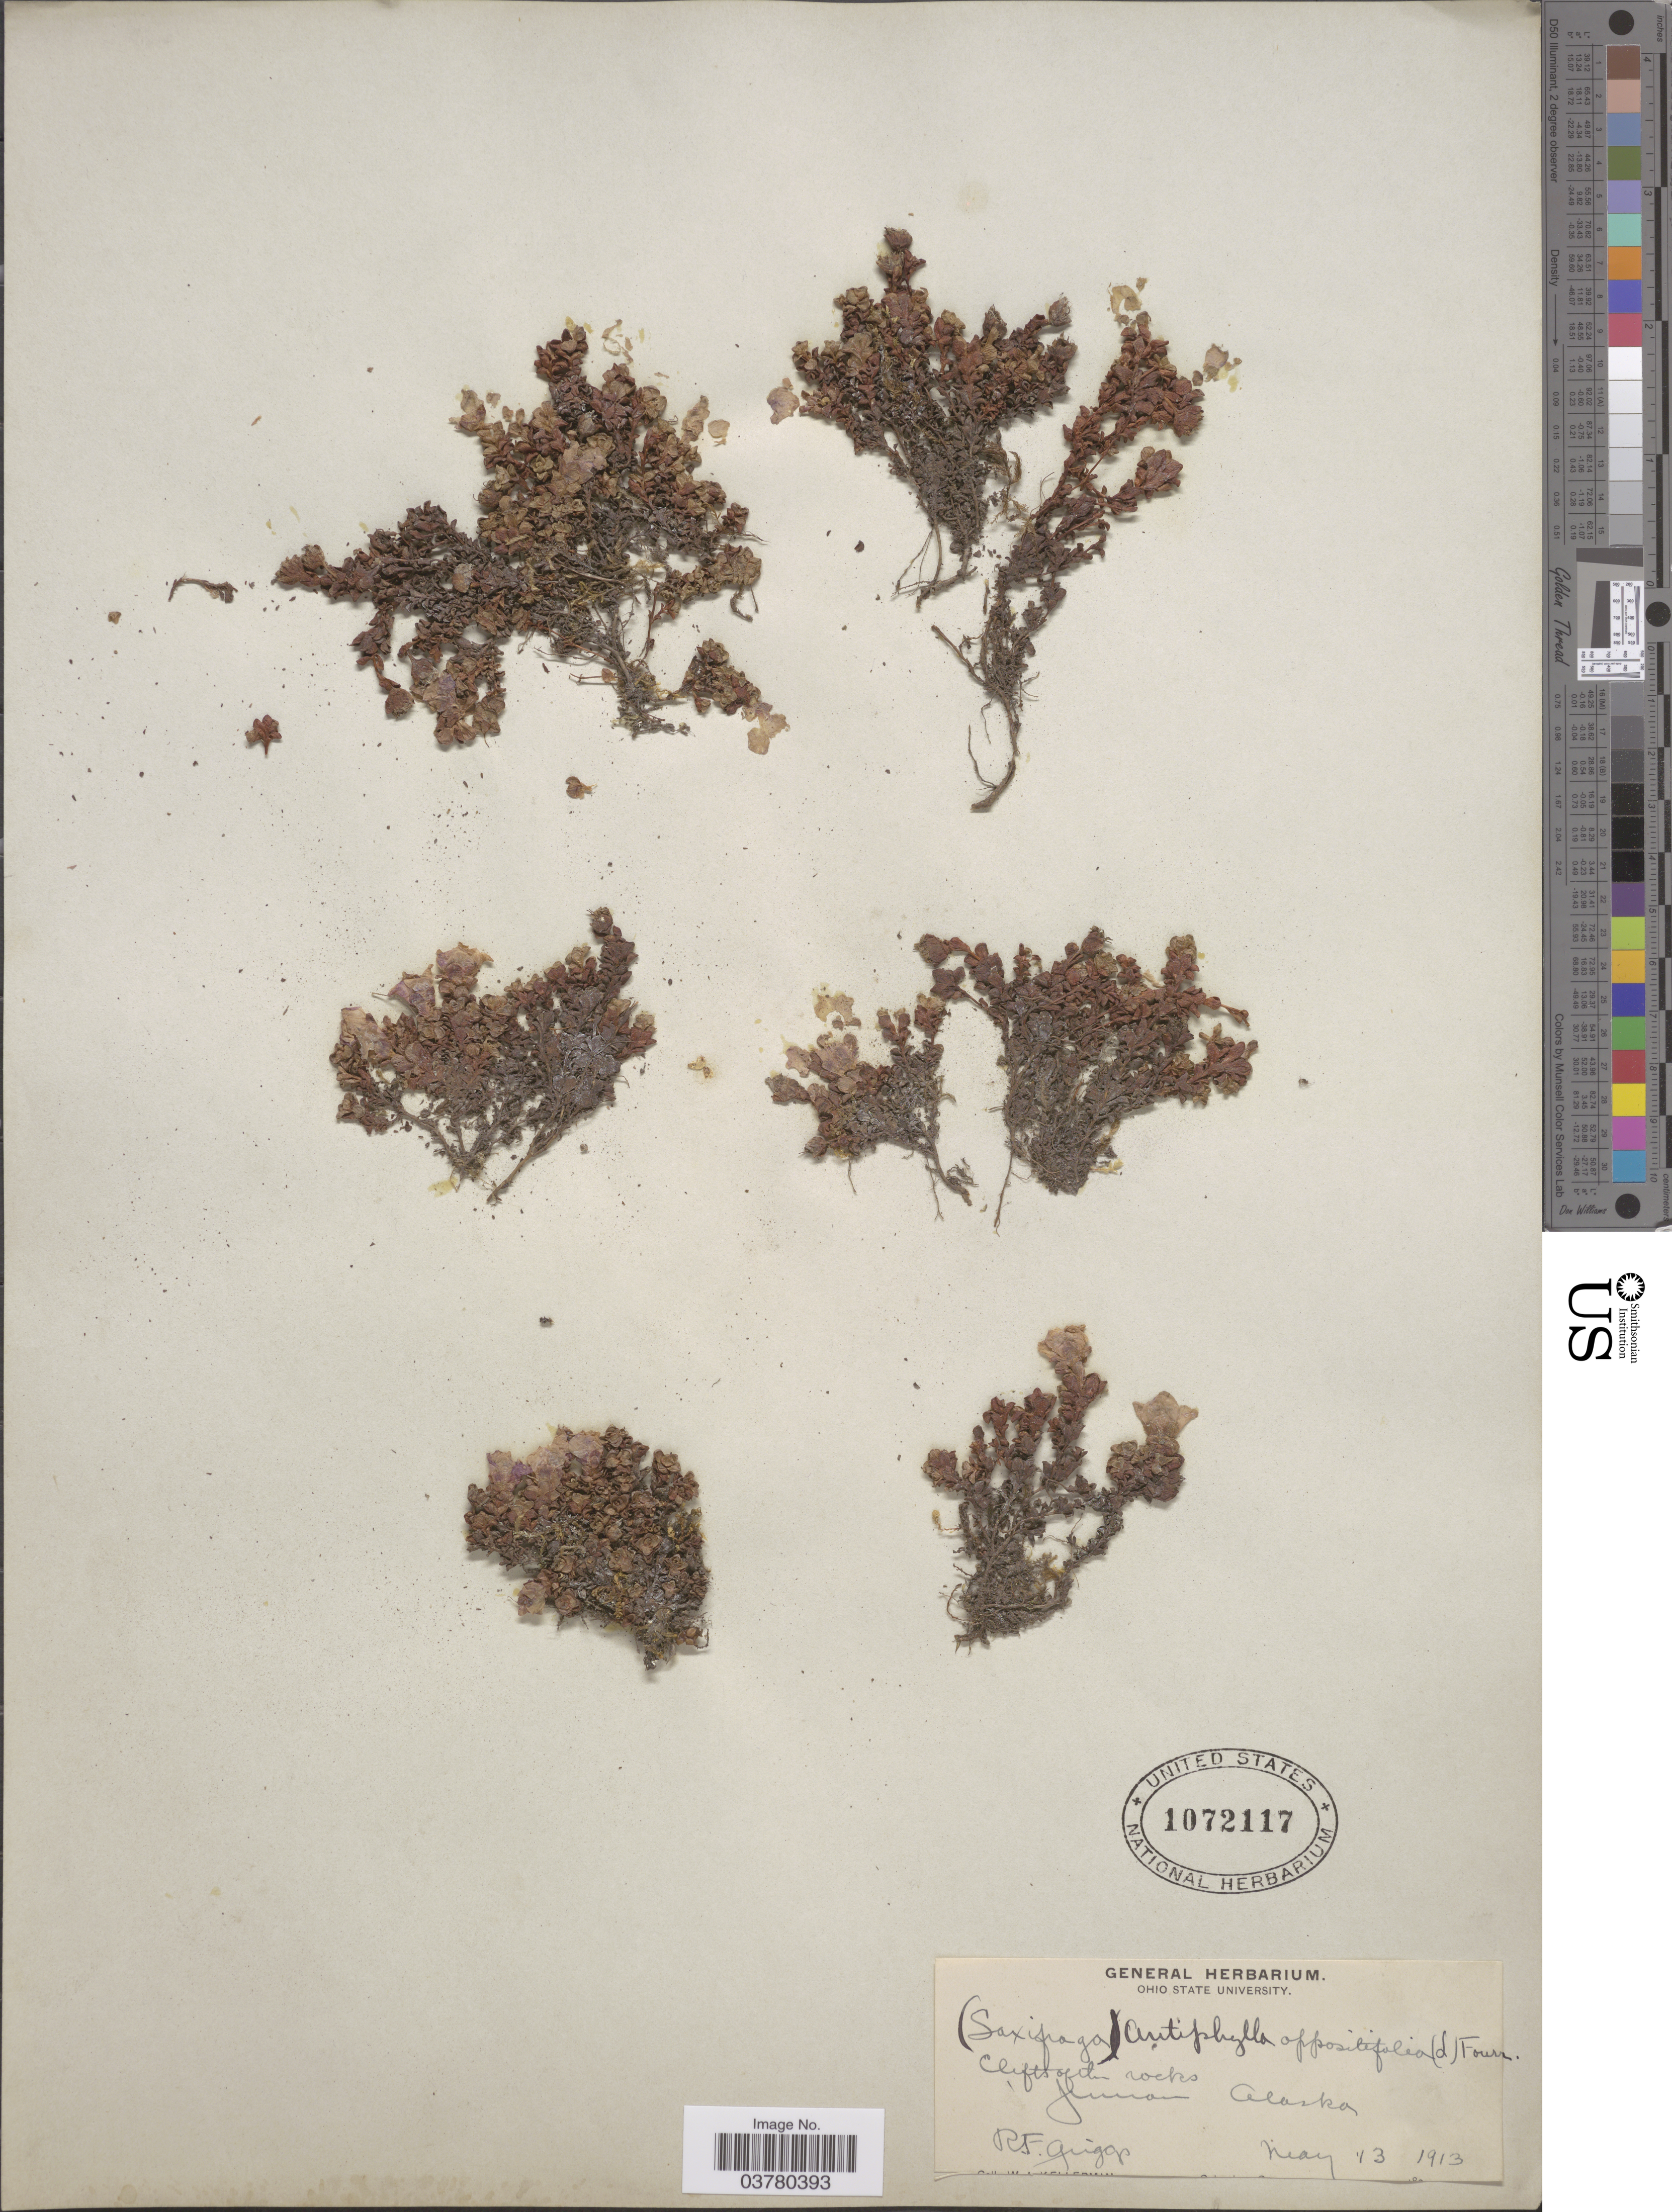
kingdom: Plantae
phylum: Tracheophyta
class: Magnoliopsida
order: Saxifragales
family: Saxifragaceae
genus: Saxifraga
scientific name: Saxifraga oppositifolia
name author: L.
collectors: R. F. Griggs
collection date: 1913-05-13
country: United States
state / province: Alaska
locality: Clifts of the rocks Juneau.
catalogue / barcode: US 1072117